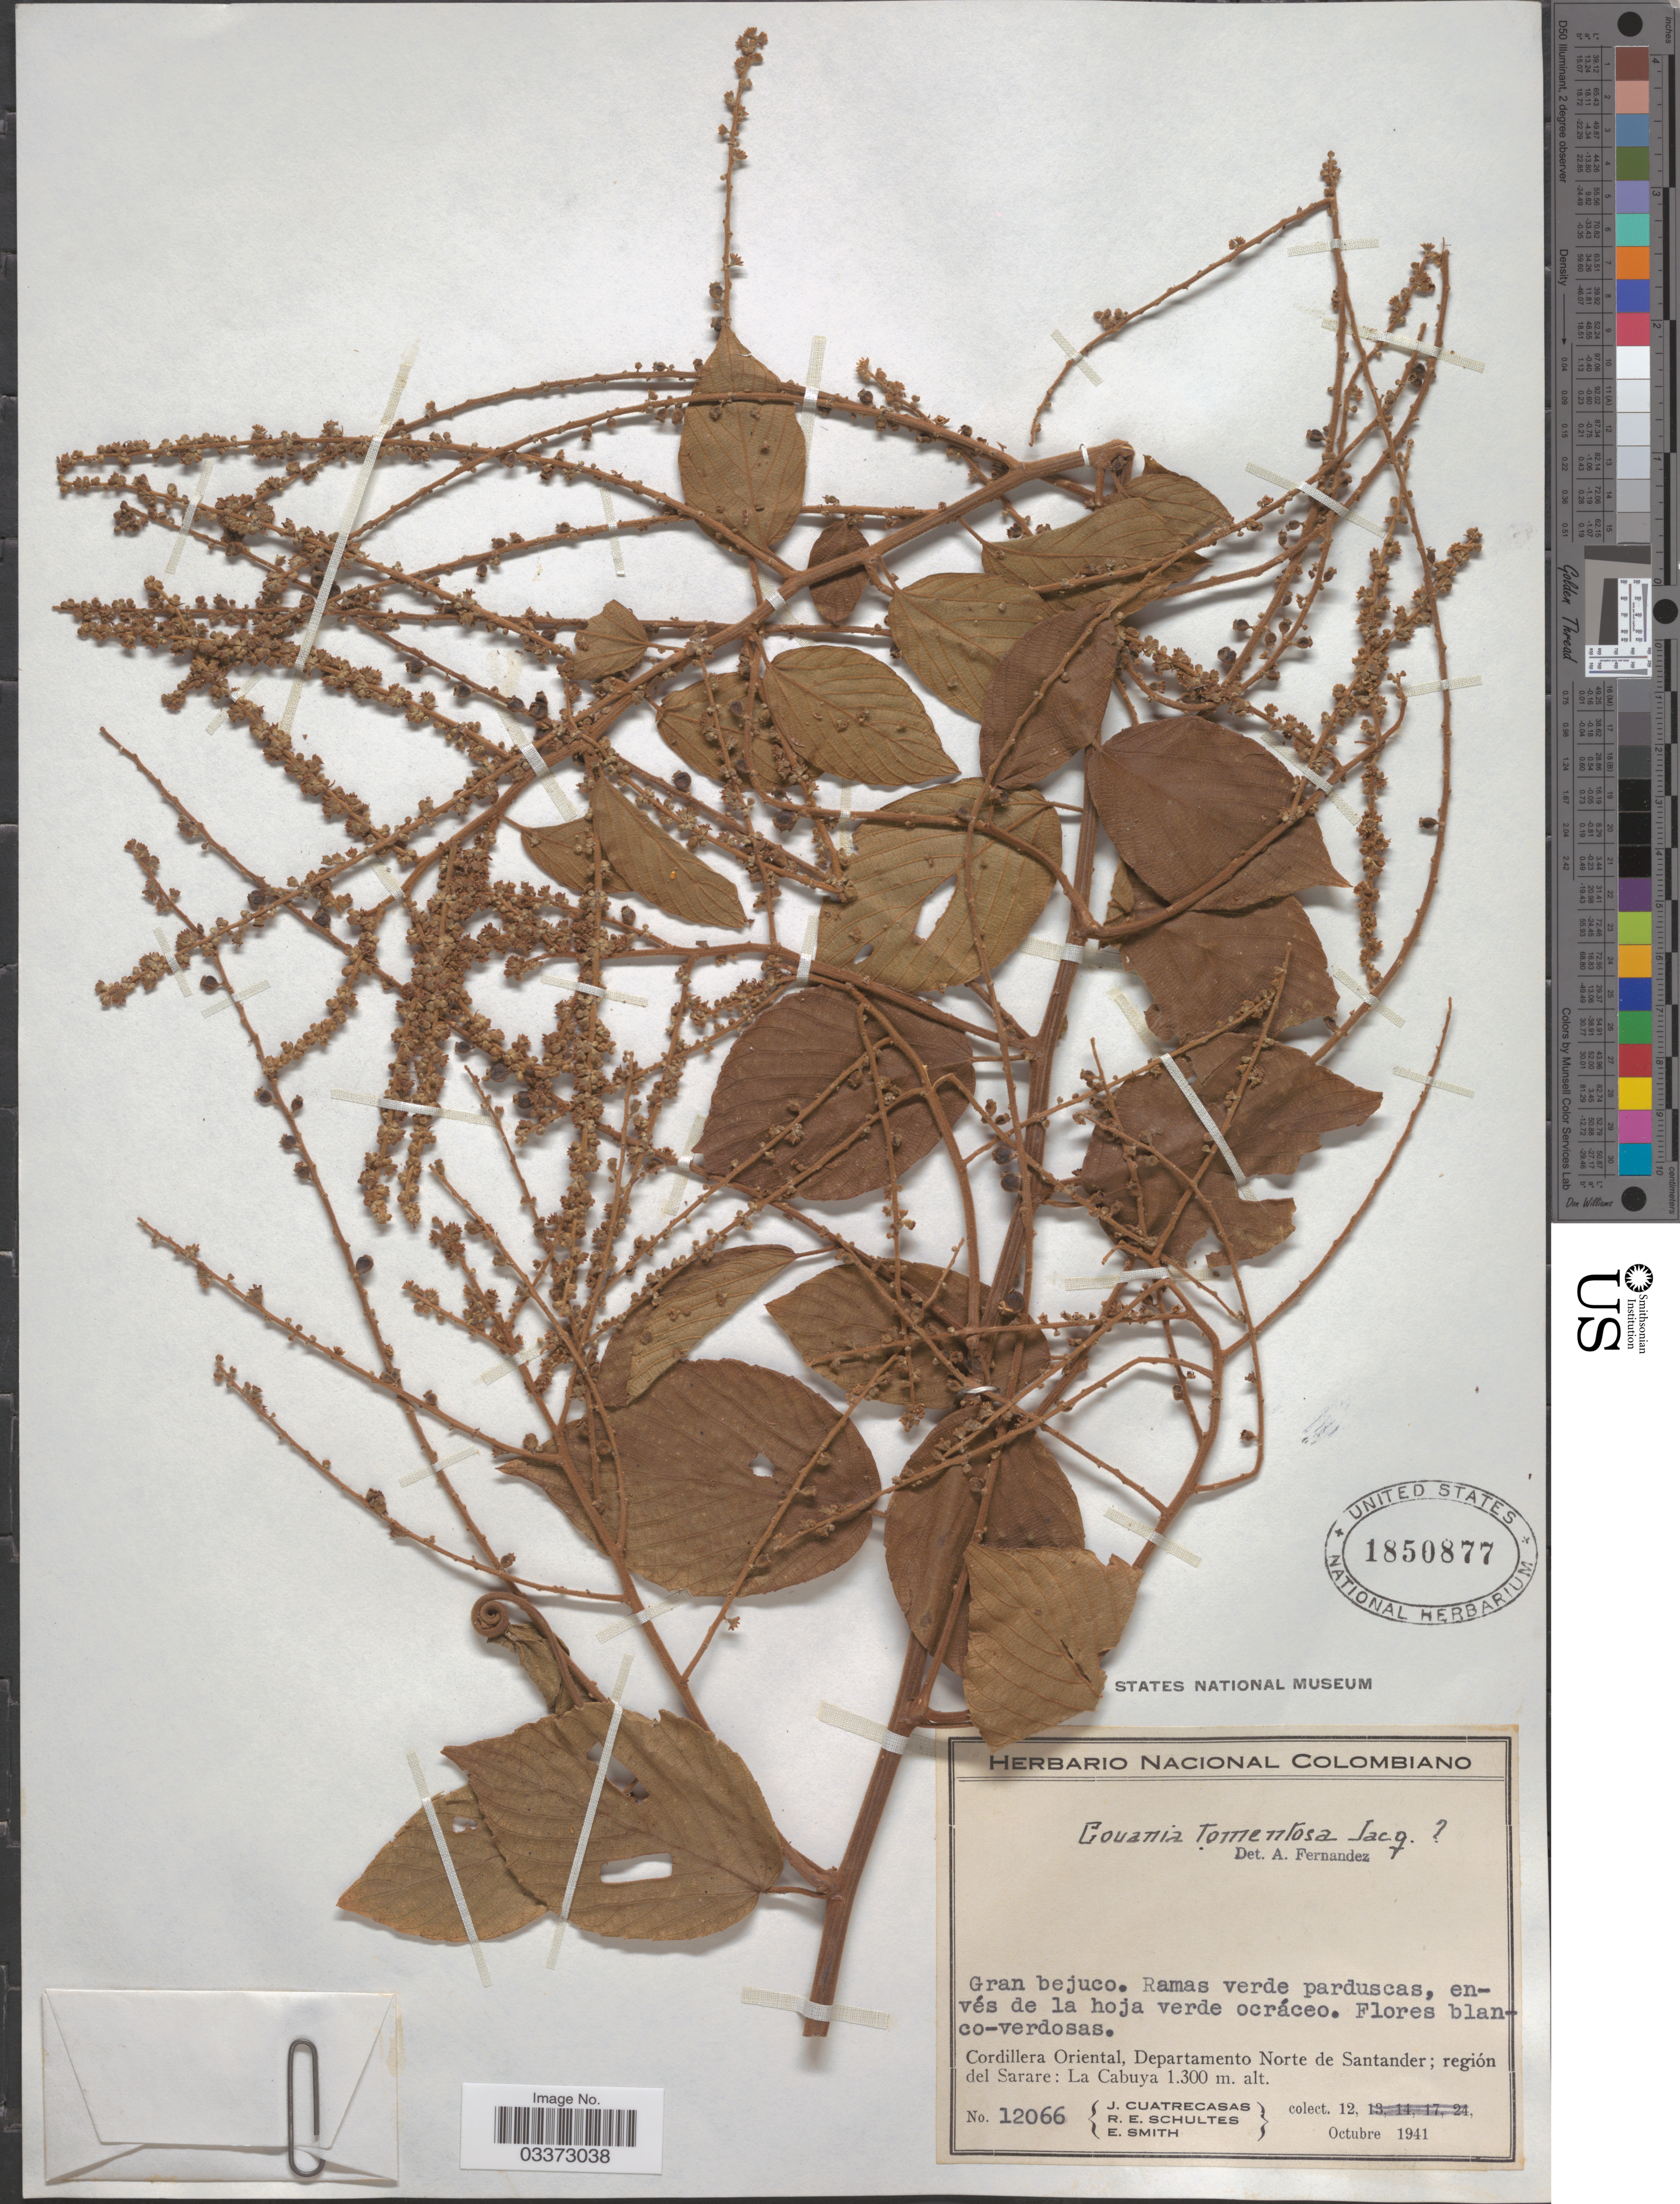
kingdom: Plantae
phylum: Tracheophyta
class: Magnoliopsida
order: Rosales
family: Rhamnaceae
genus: Gouania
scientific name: Gouania polygama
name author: (Jacq.) Urb.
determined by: Figueira, Mauricio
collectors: J. Cuatrecasas, R. E. Schultes & E. Smith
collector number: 12066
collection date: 1941-10-12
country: Colombia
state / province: Norte de Santander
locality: Cordillera Oriental, Departamento Norte de Santander; región del Sarare: La Cabuya.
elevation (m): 1300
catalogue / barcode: US 1850877